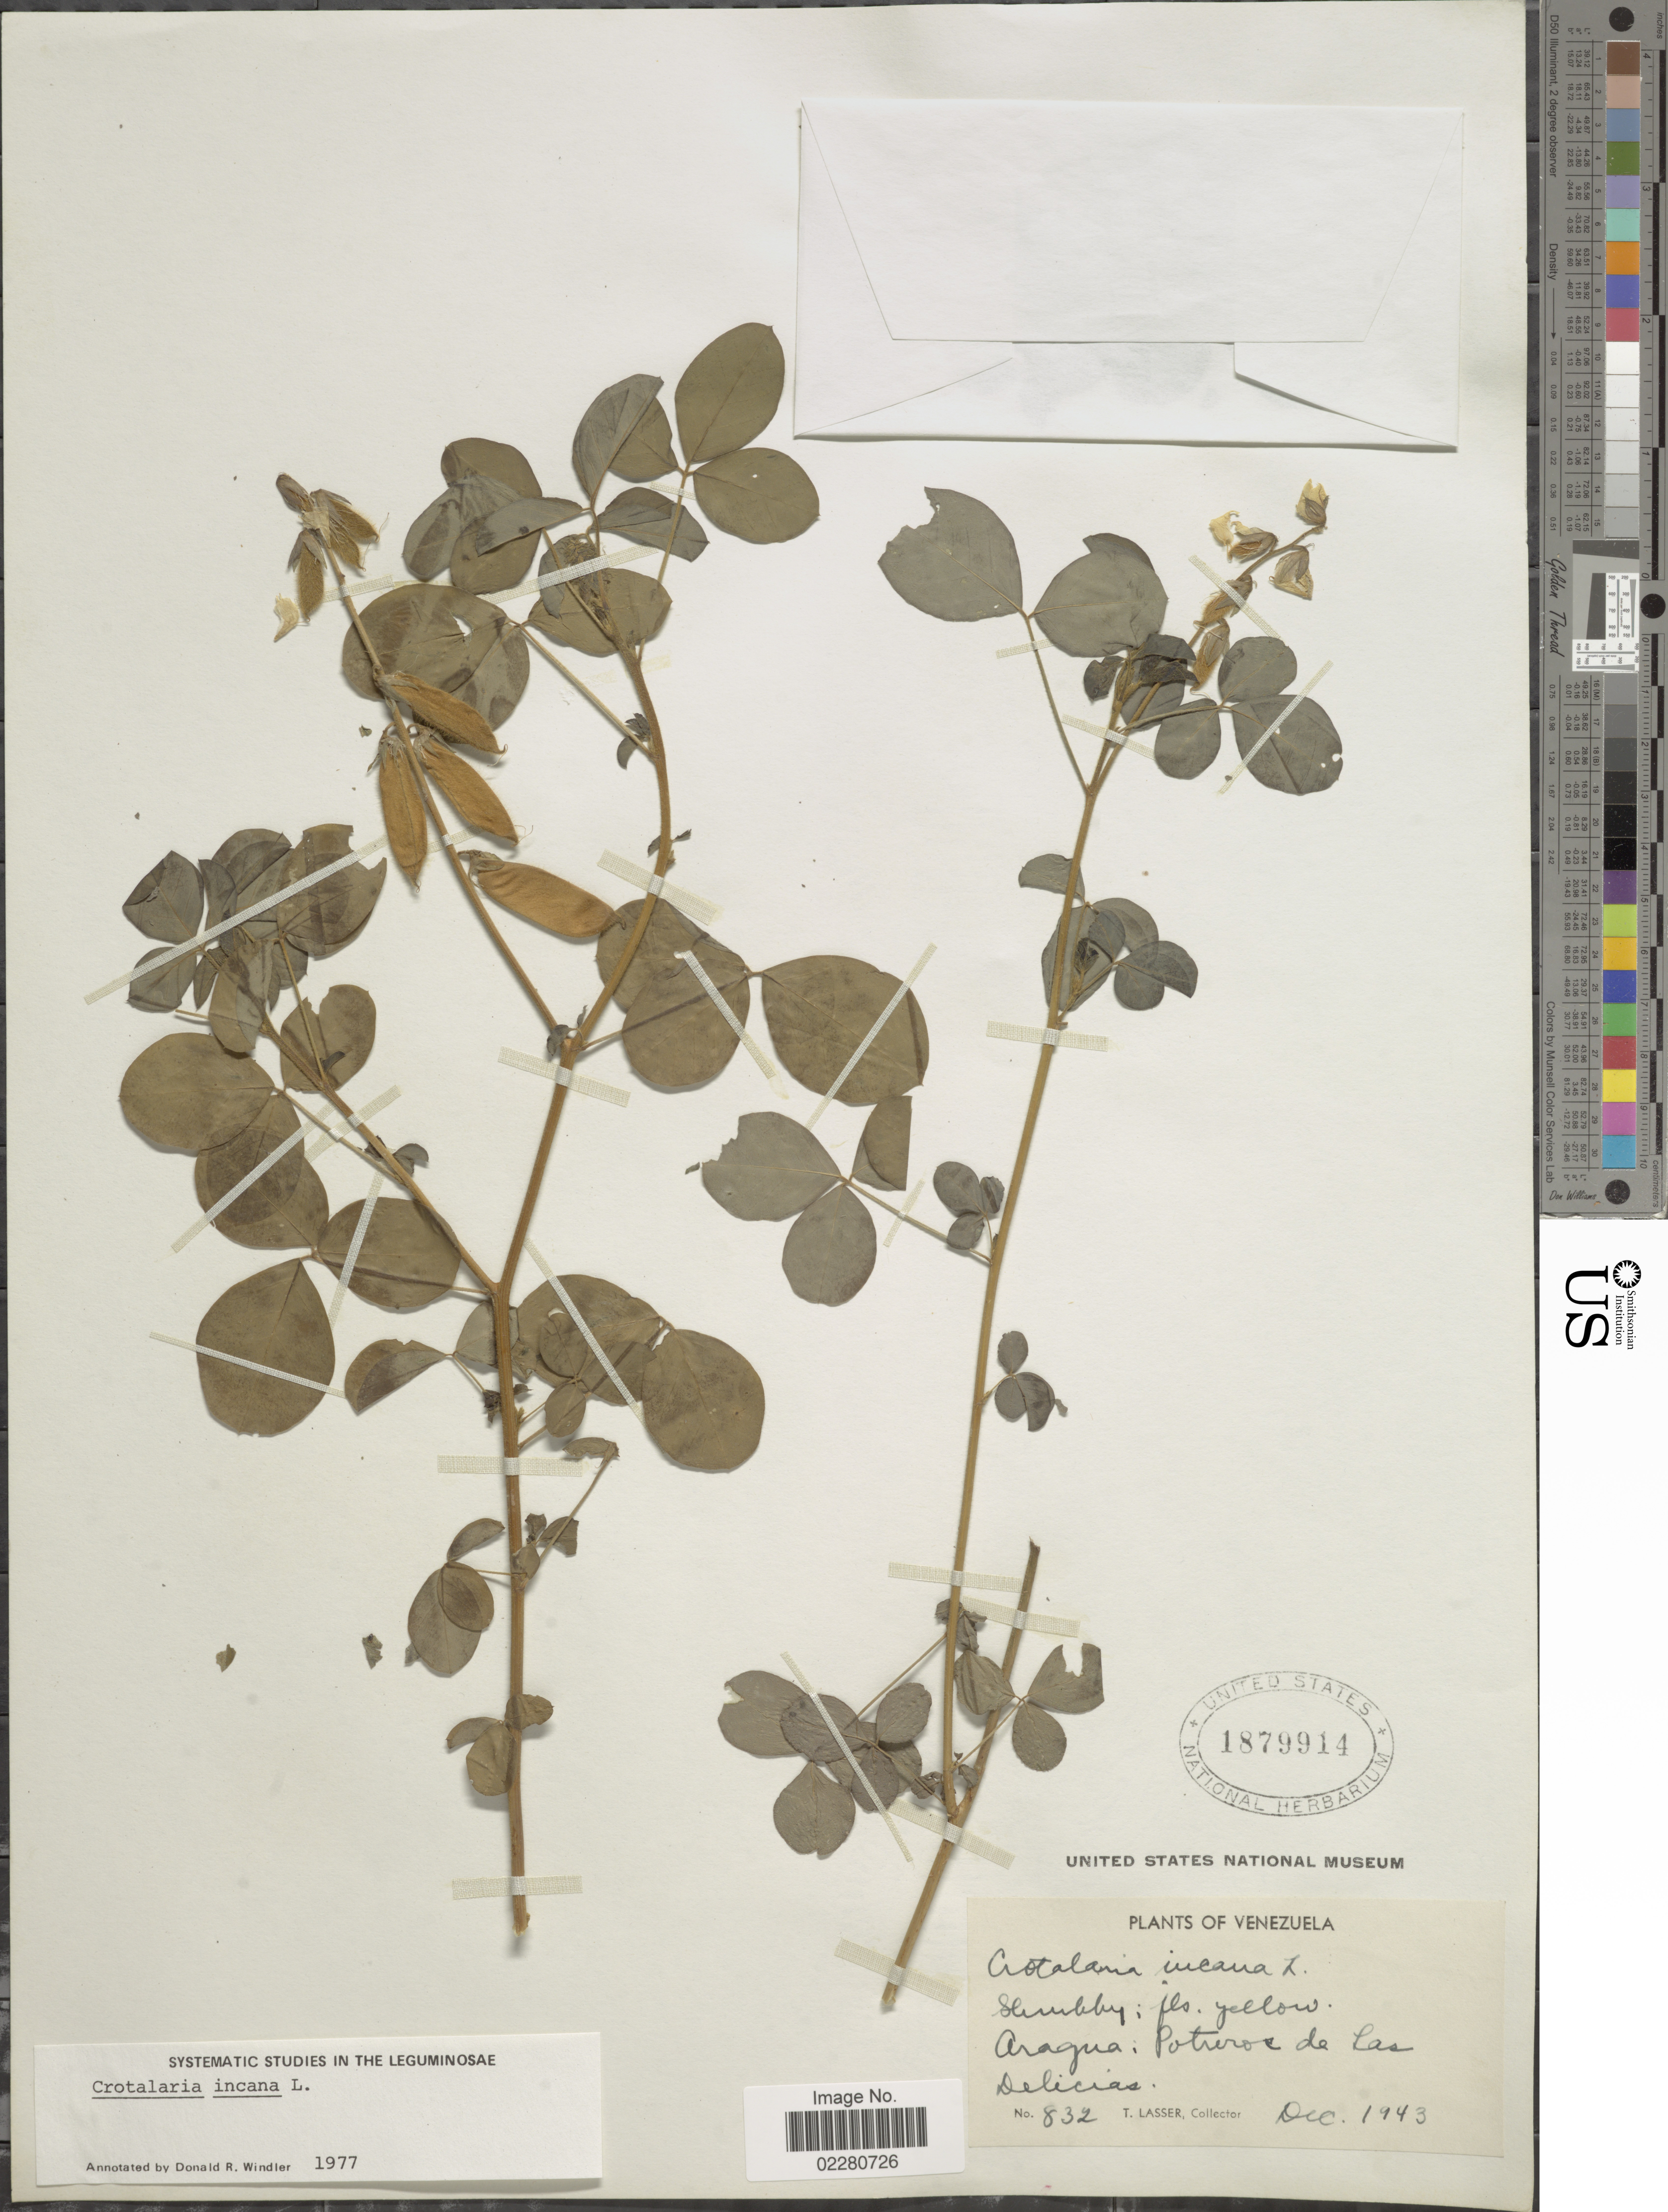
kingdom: Plantae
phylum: Tracheophyta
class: Magnoliopsida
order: Fabales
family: Fabaceae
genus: Crotalaria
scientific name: Crotalaria incana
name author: L.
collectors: T. Lasser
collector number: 832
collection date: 1943-12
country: Venezuela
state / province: Aragua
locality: Aragua: Potreros de Las Delicias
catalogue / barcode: US 1879914